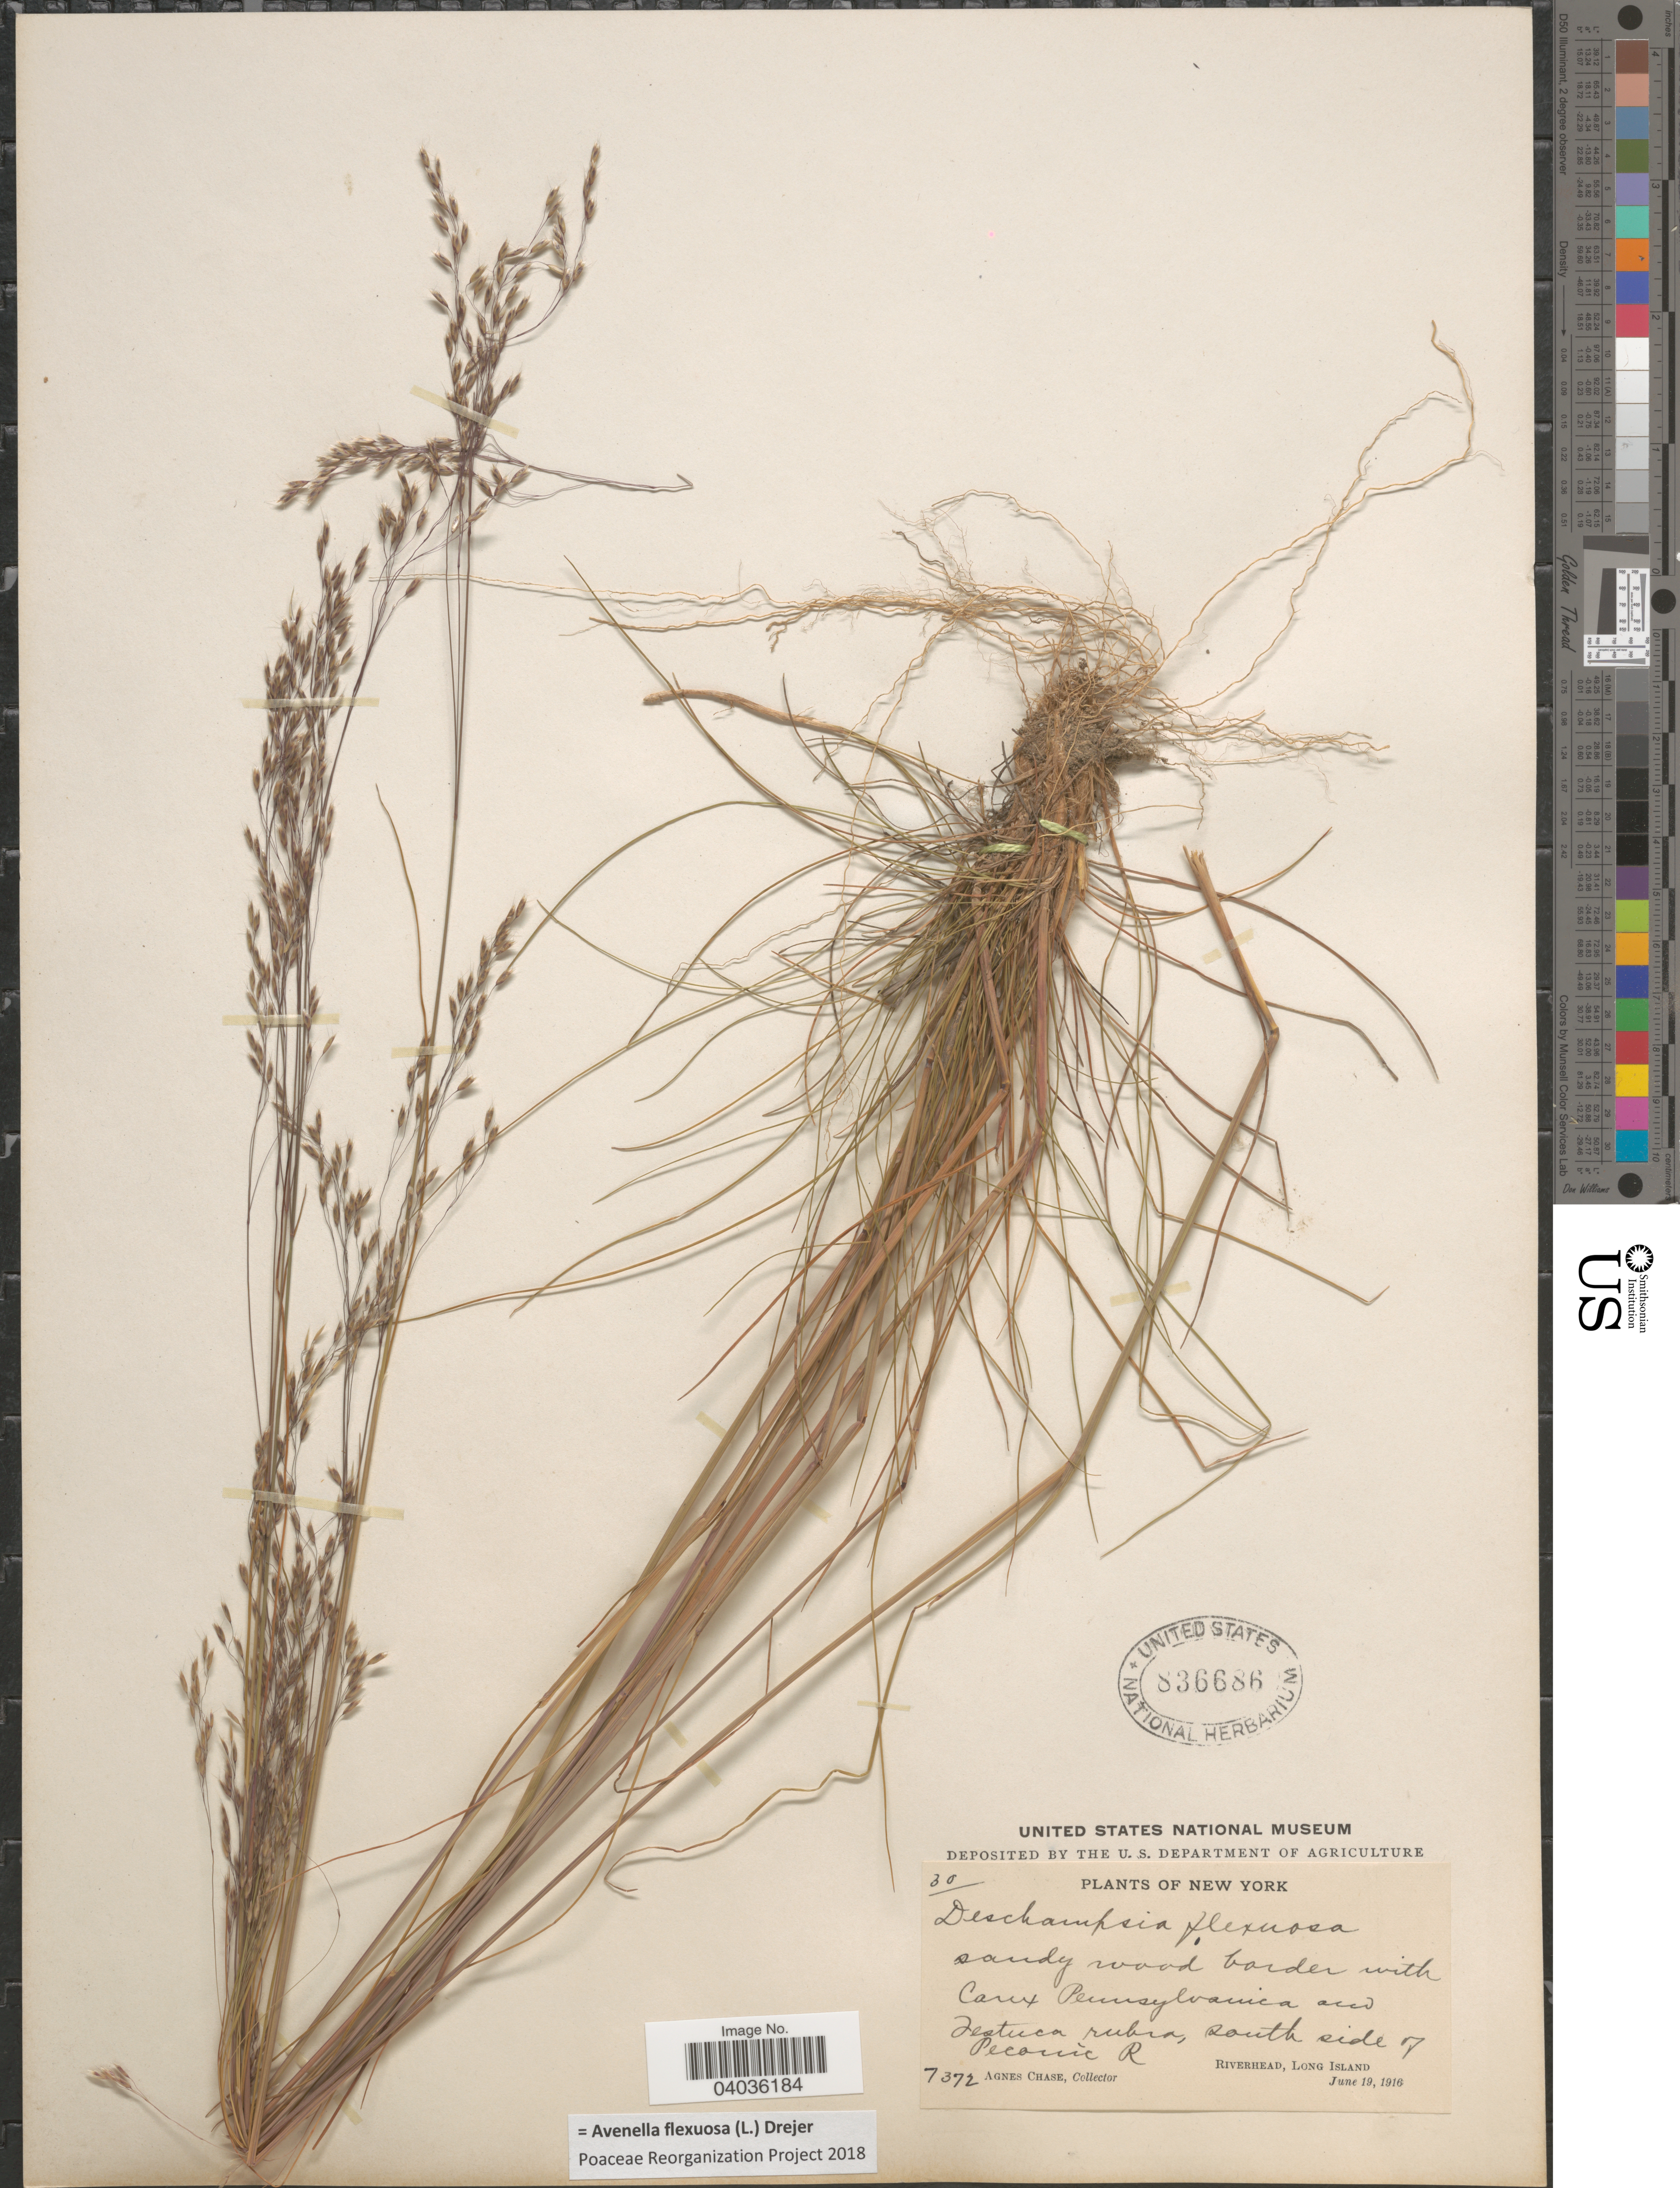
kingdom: Plantae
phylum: Tracheophyta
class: Liliopsida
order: Poales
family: Poaceae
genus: Avenella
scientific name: Avenella flexuosa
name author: (L.) Drejer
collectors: A. Chase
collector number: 7372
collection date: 1916-06-19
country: United States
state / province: New York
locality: South side of Peconic R. Riverhead, Long Island.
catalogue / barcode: US 836686